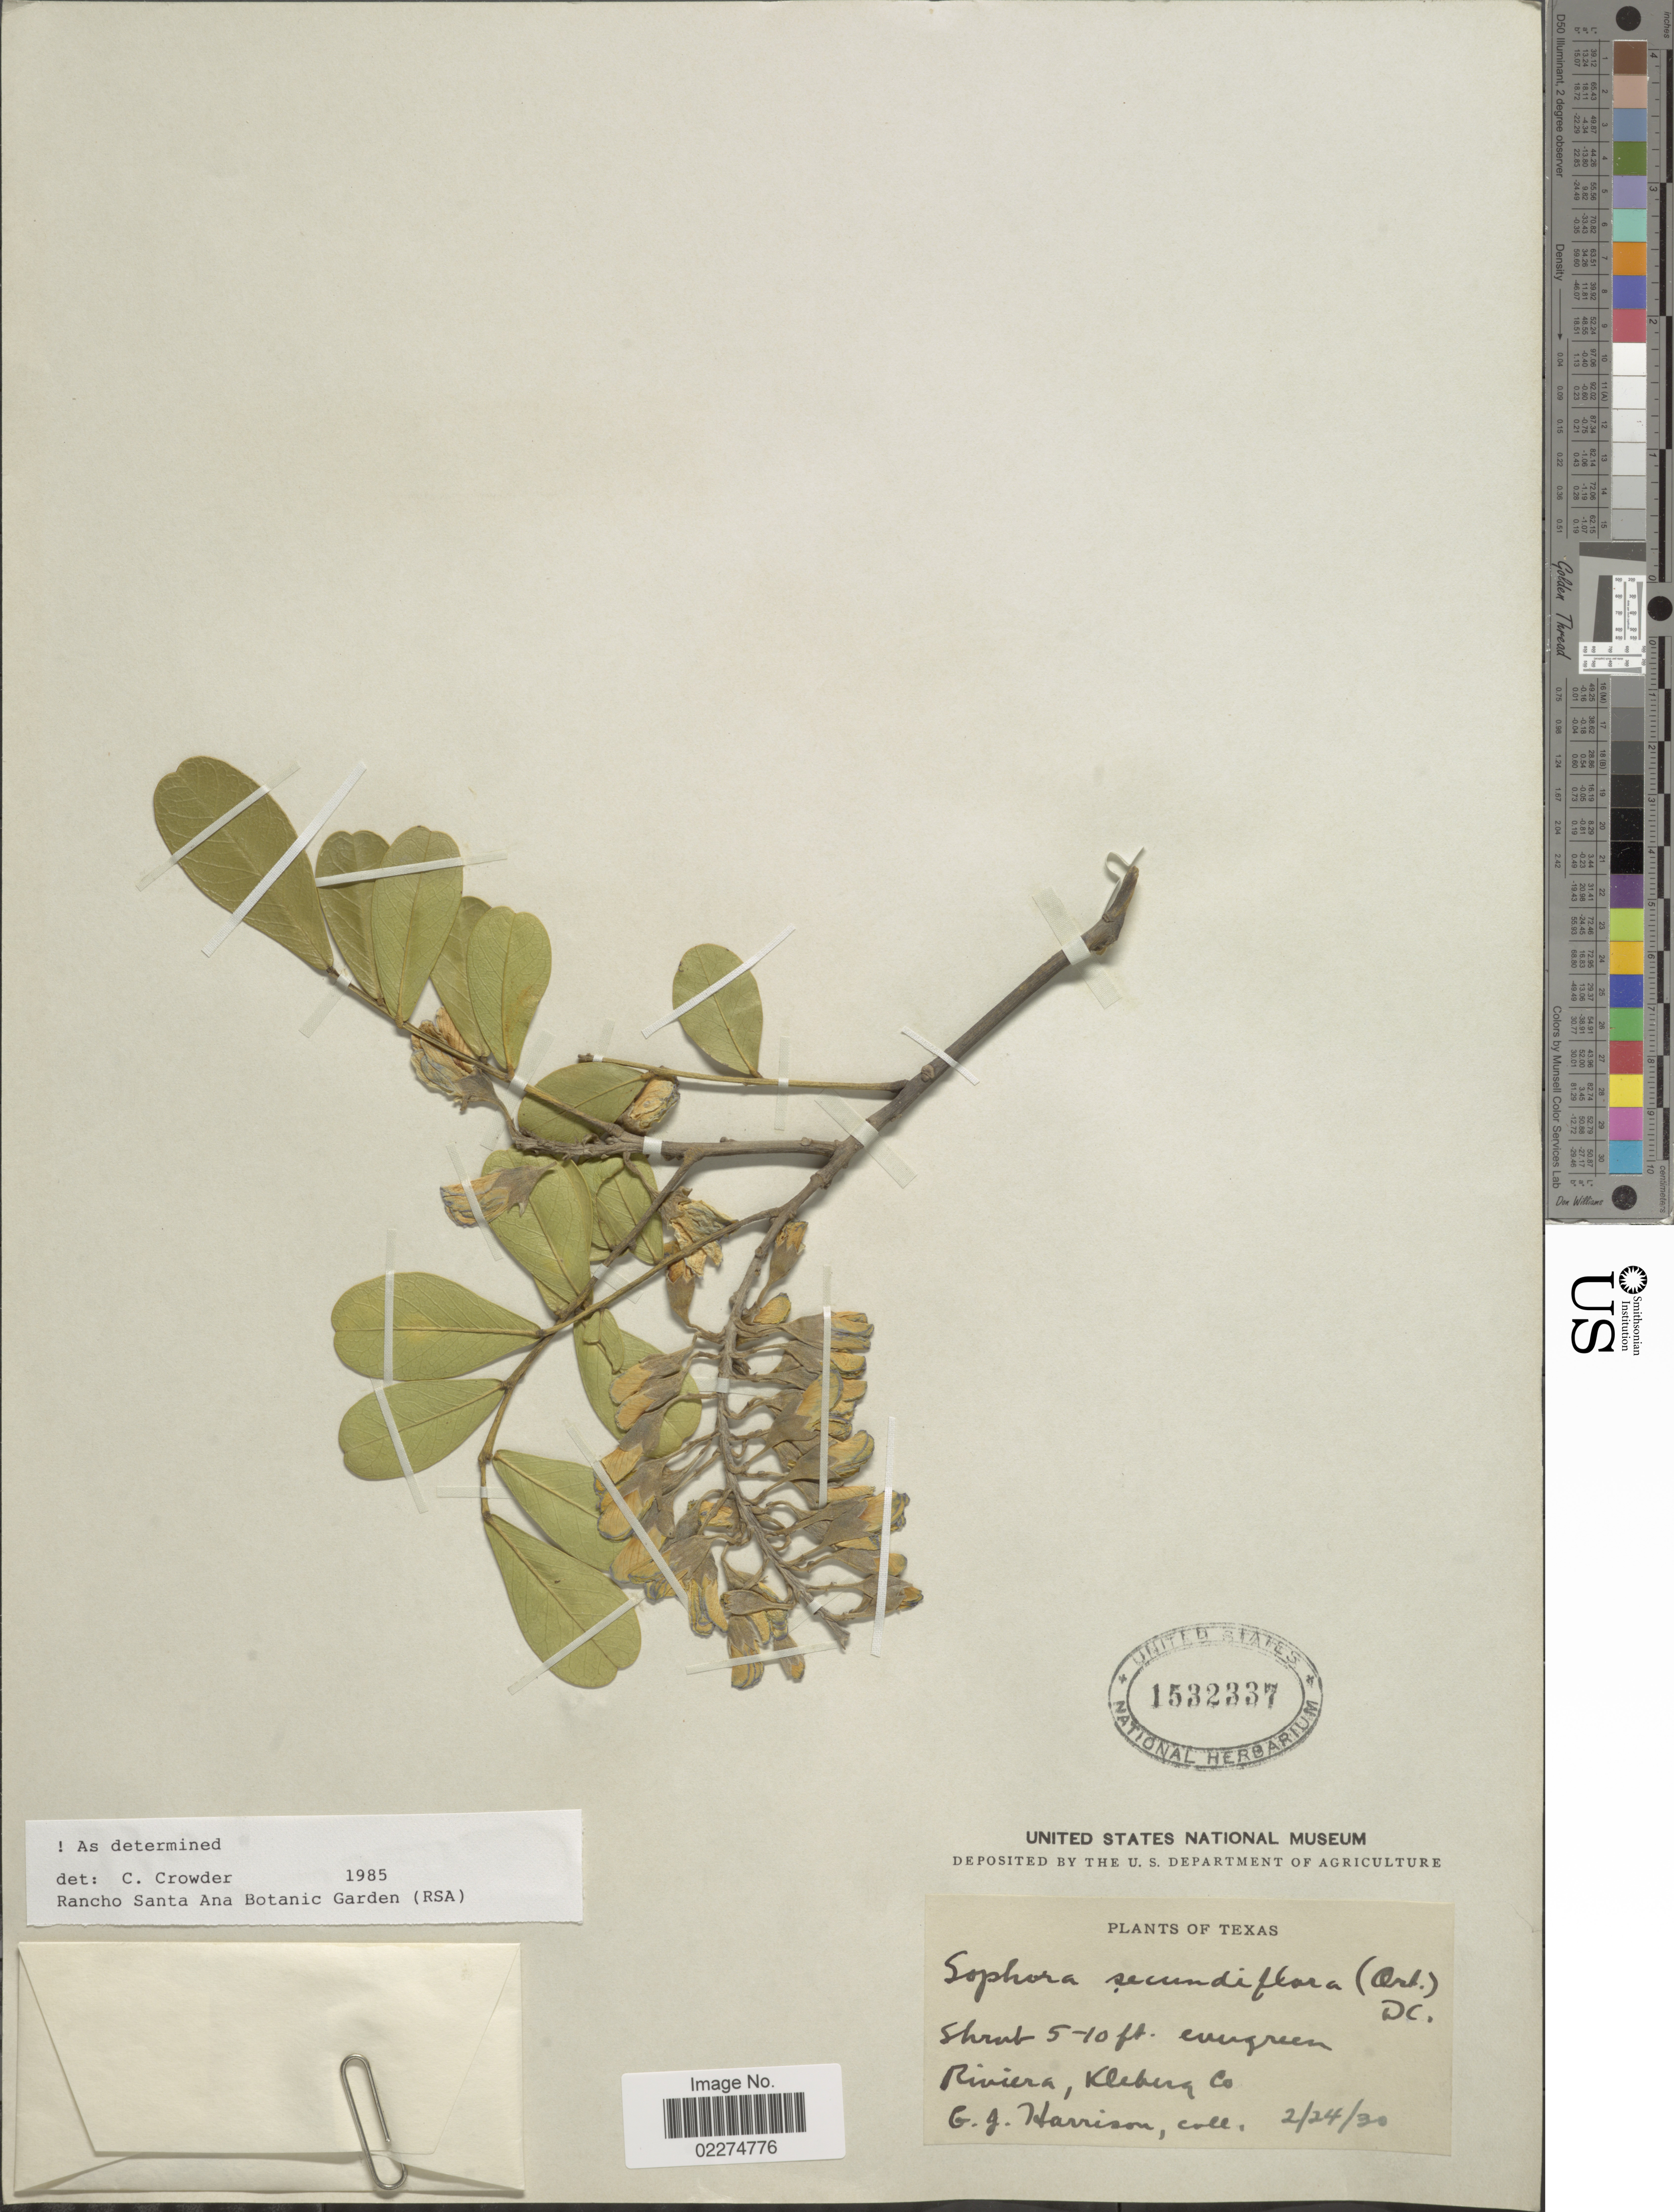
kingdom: Plantae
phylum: Tracheophyta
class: Magnoliopsida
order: Fabales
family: Fabaceae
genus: Dermatophyllum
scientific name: Dermatophyllum secundiflorum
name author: (Ortega) Gandhi & Reveal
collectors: G. J. Harrison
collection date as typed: Transcribed d/m/y: 24/2/30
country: United States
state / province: Texas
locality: Riviera, Kleberg Co.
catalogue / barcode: US 1532337